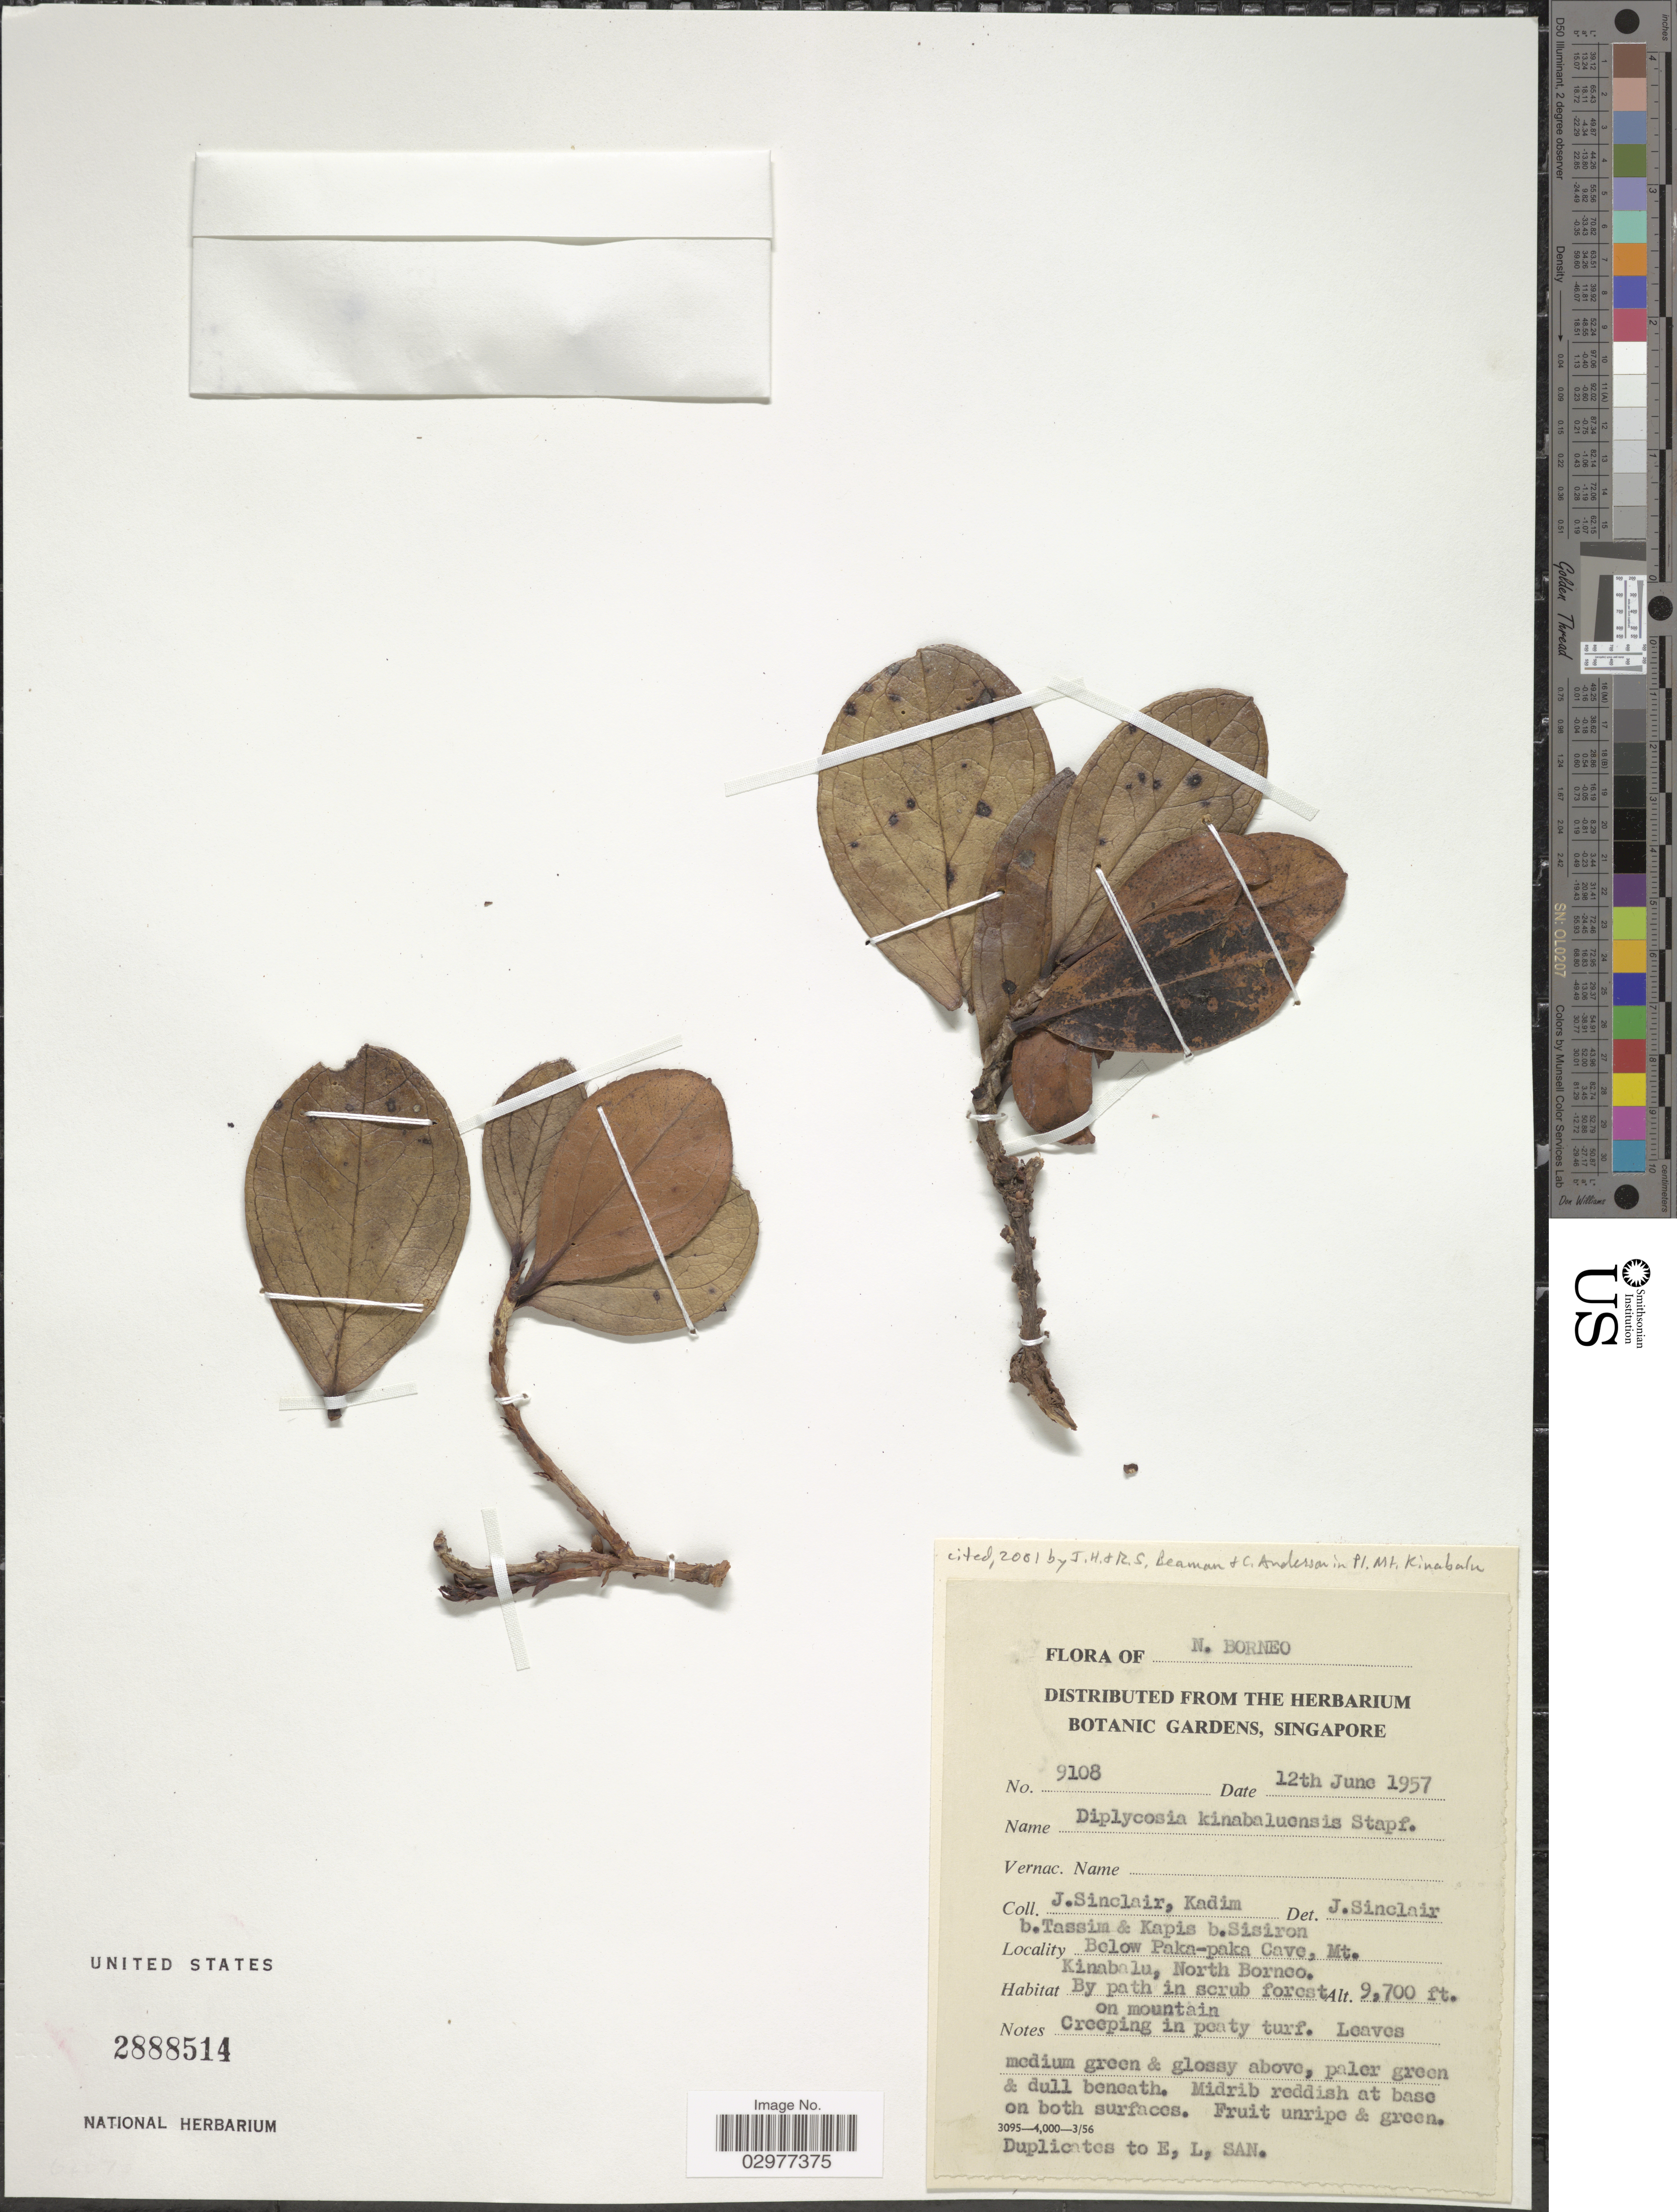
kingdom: Plantae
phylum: Tracheophyta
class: Magnoliopsida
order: Ericales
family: Ericaceae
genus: Diplycosia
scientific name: Diplycosia kinabaluensis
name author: Stapf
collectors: J. Sinclair, K. Tassim & Kapis bin Sisiron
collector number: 9108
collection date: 1957-06-12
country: Malaysia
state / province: Sabah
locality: N. Borneo. Below Paka-paka Cave, Mt. Kinabalu, North Borneo.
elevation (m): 2957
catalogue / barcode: US 2888514